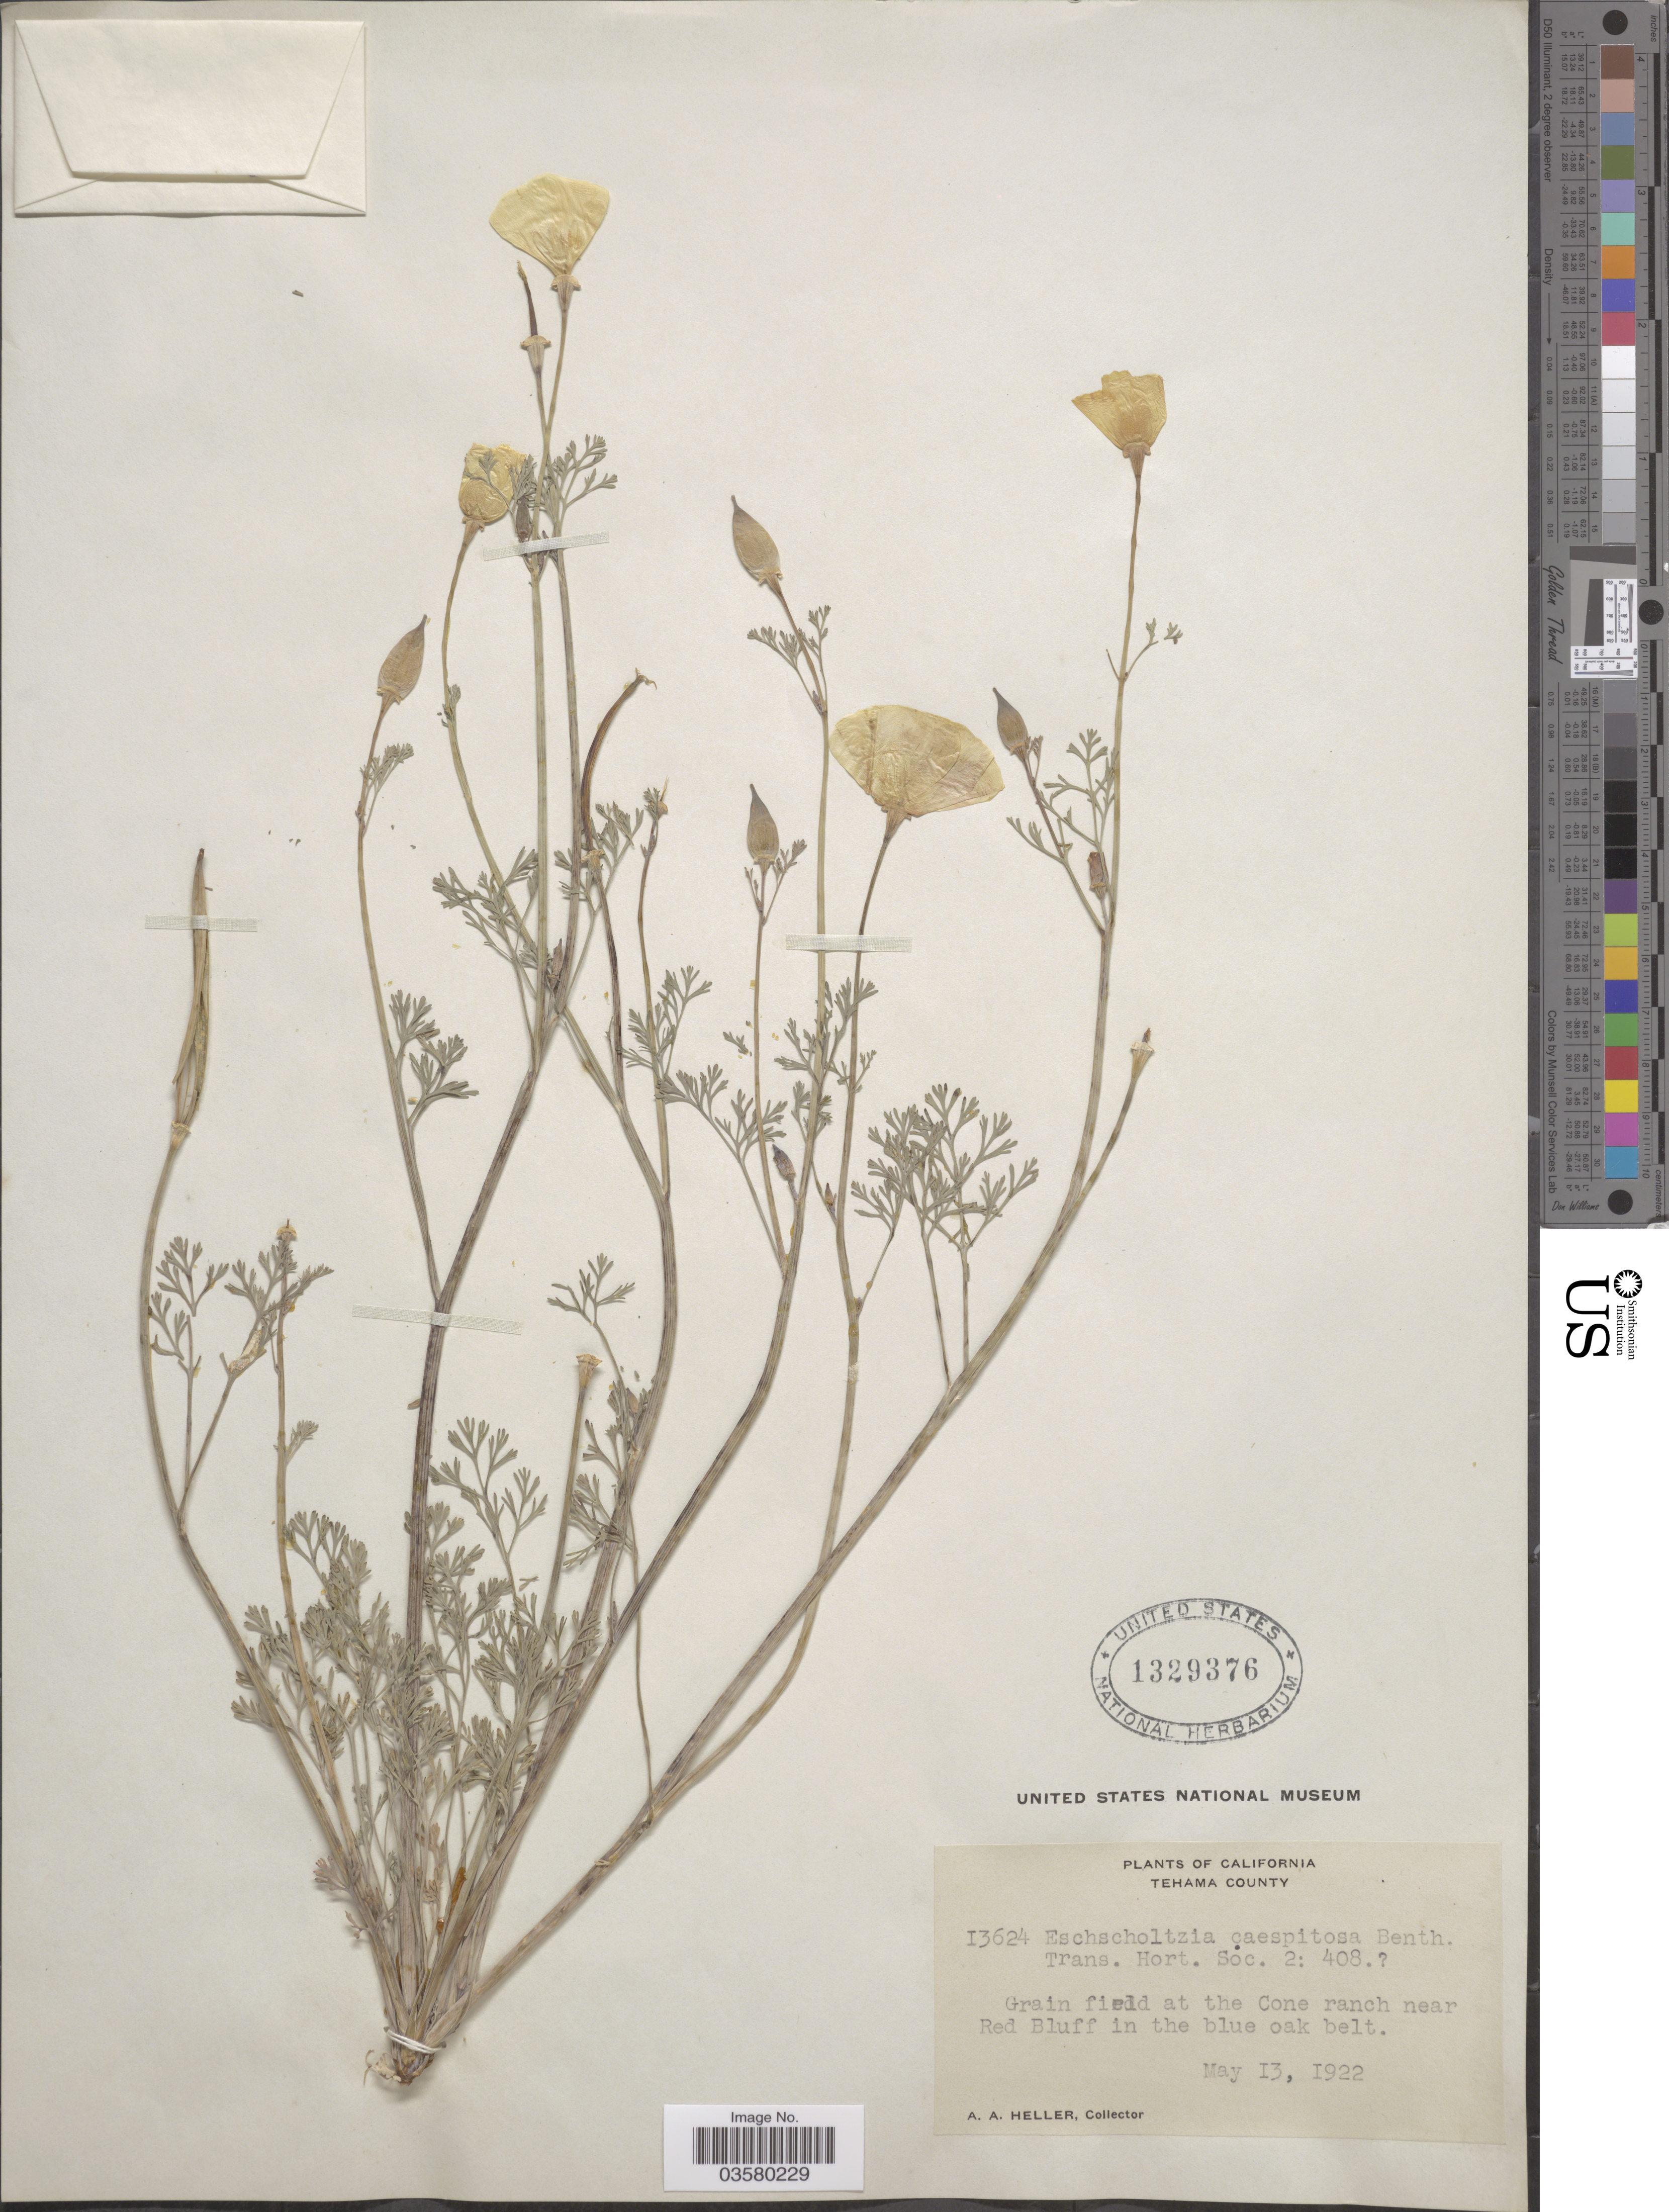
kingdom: Plantae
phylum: Tracheophyta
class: Magnoliopsida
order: Ranunculales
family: Papaveraceae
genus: Eschscholzia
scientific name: Eschscholzia californica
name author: Cham.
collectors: A. A. Heller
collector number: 13624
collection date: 1922-05-13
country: United States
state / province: California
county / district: Tehama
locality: Tehama County. Grain field at the Cone ranch near Red Bluff in the blue oak belt.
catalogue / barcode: US 1329376